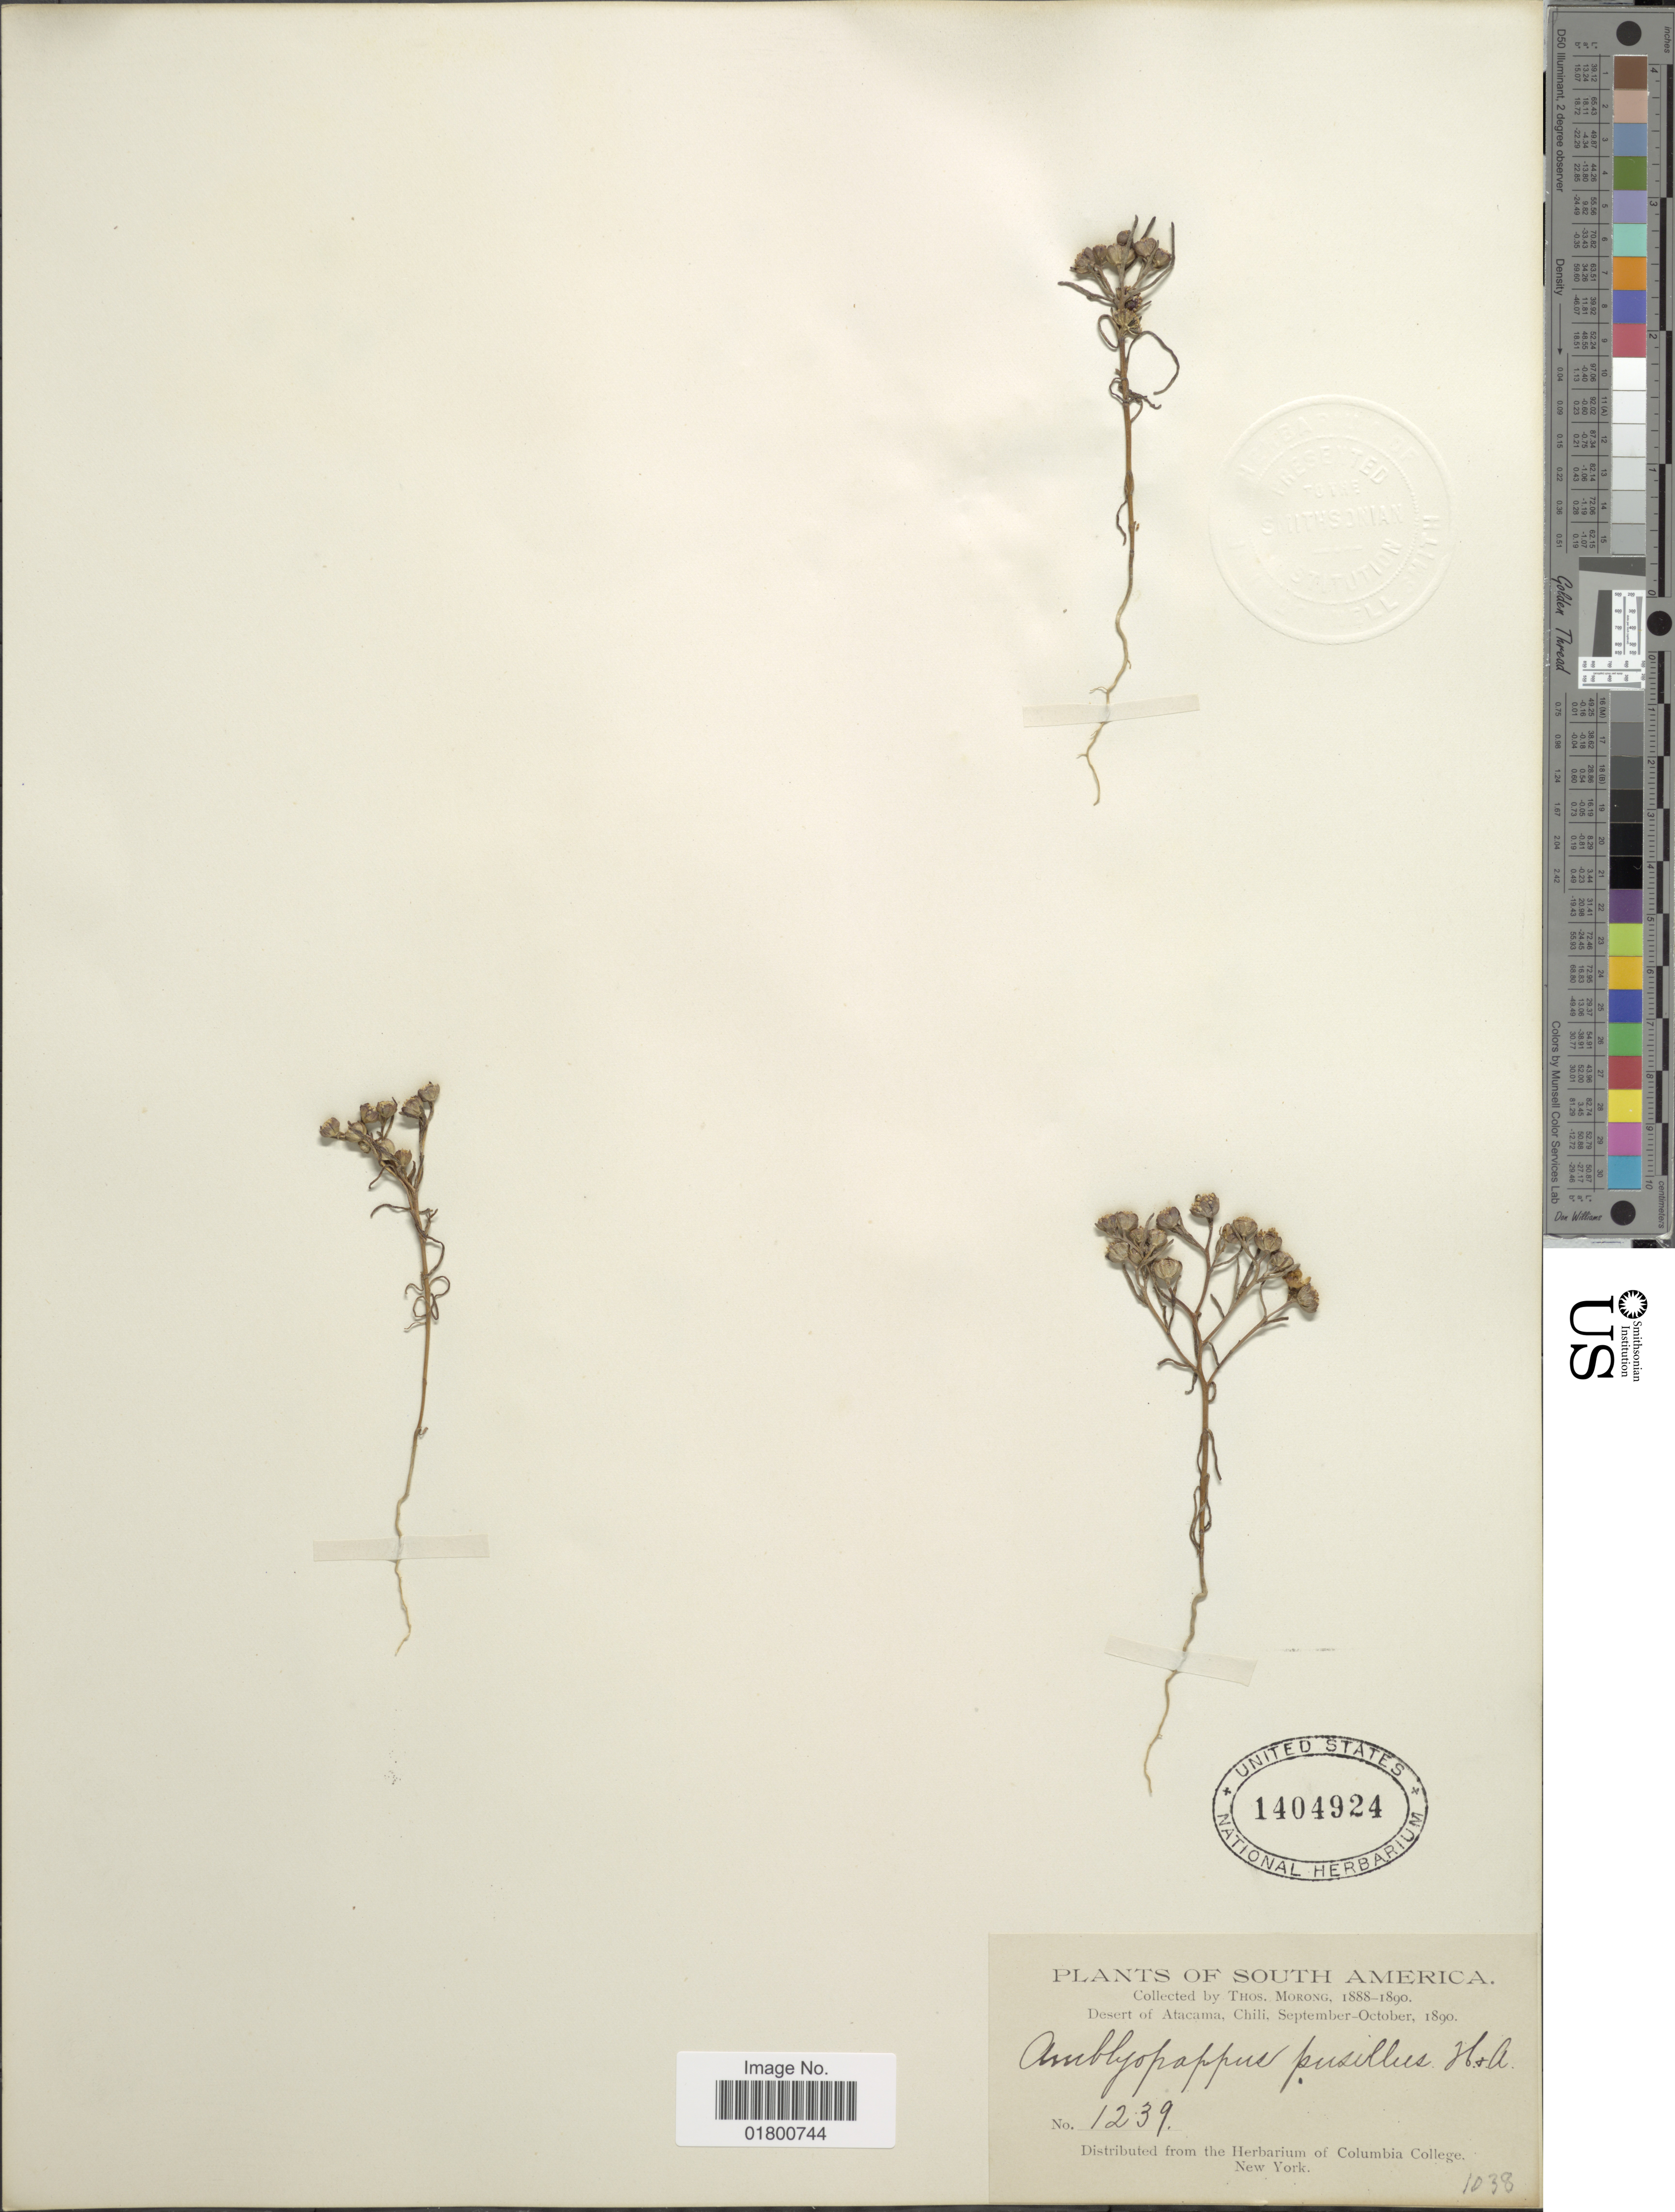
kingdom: Plantae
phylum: Tracheophyta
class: Magnoliopsida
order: Asterales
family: Asteraceae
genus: Amblyopappus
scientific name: Amblyopappus pusillus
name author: Hook. & Arn.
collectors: ex herb. T. Morong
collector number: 1239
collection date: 1890-09/1890-10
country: Chile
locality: Desert of Atacama, Chili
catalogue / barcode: US 1404924